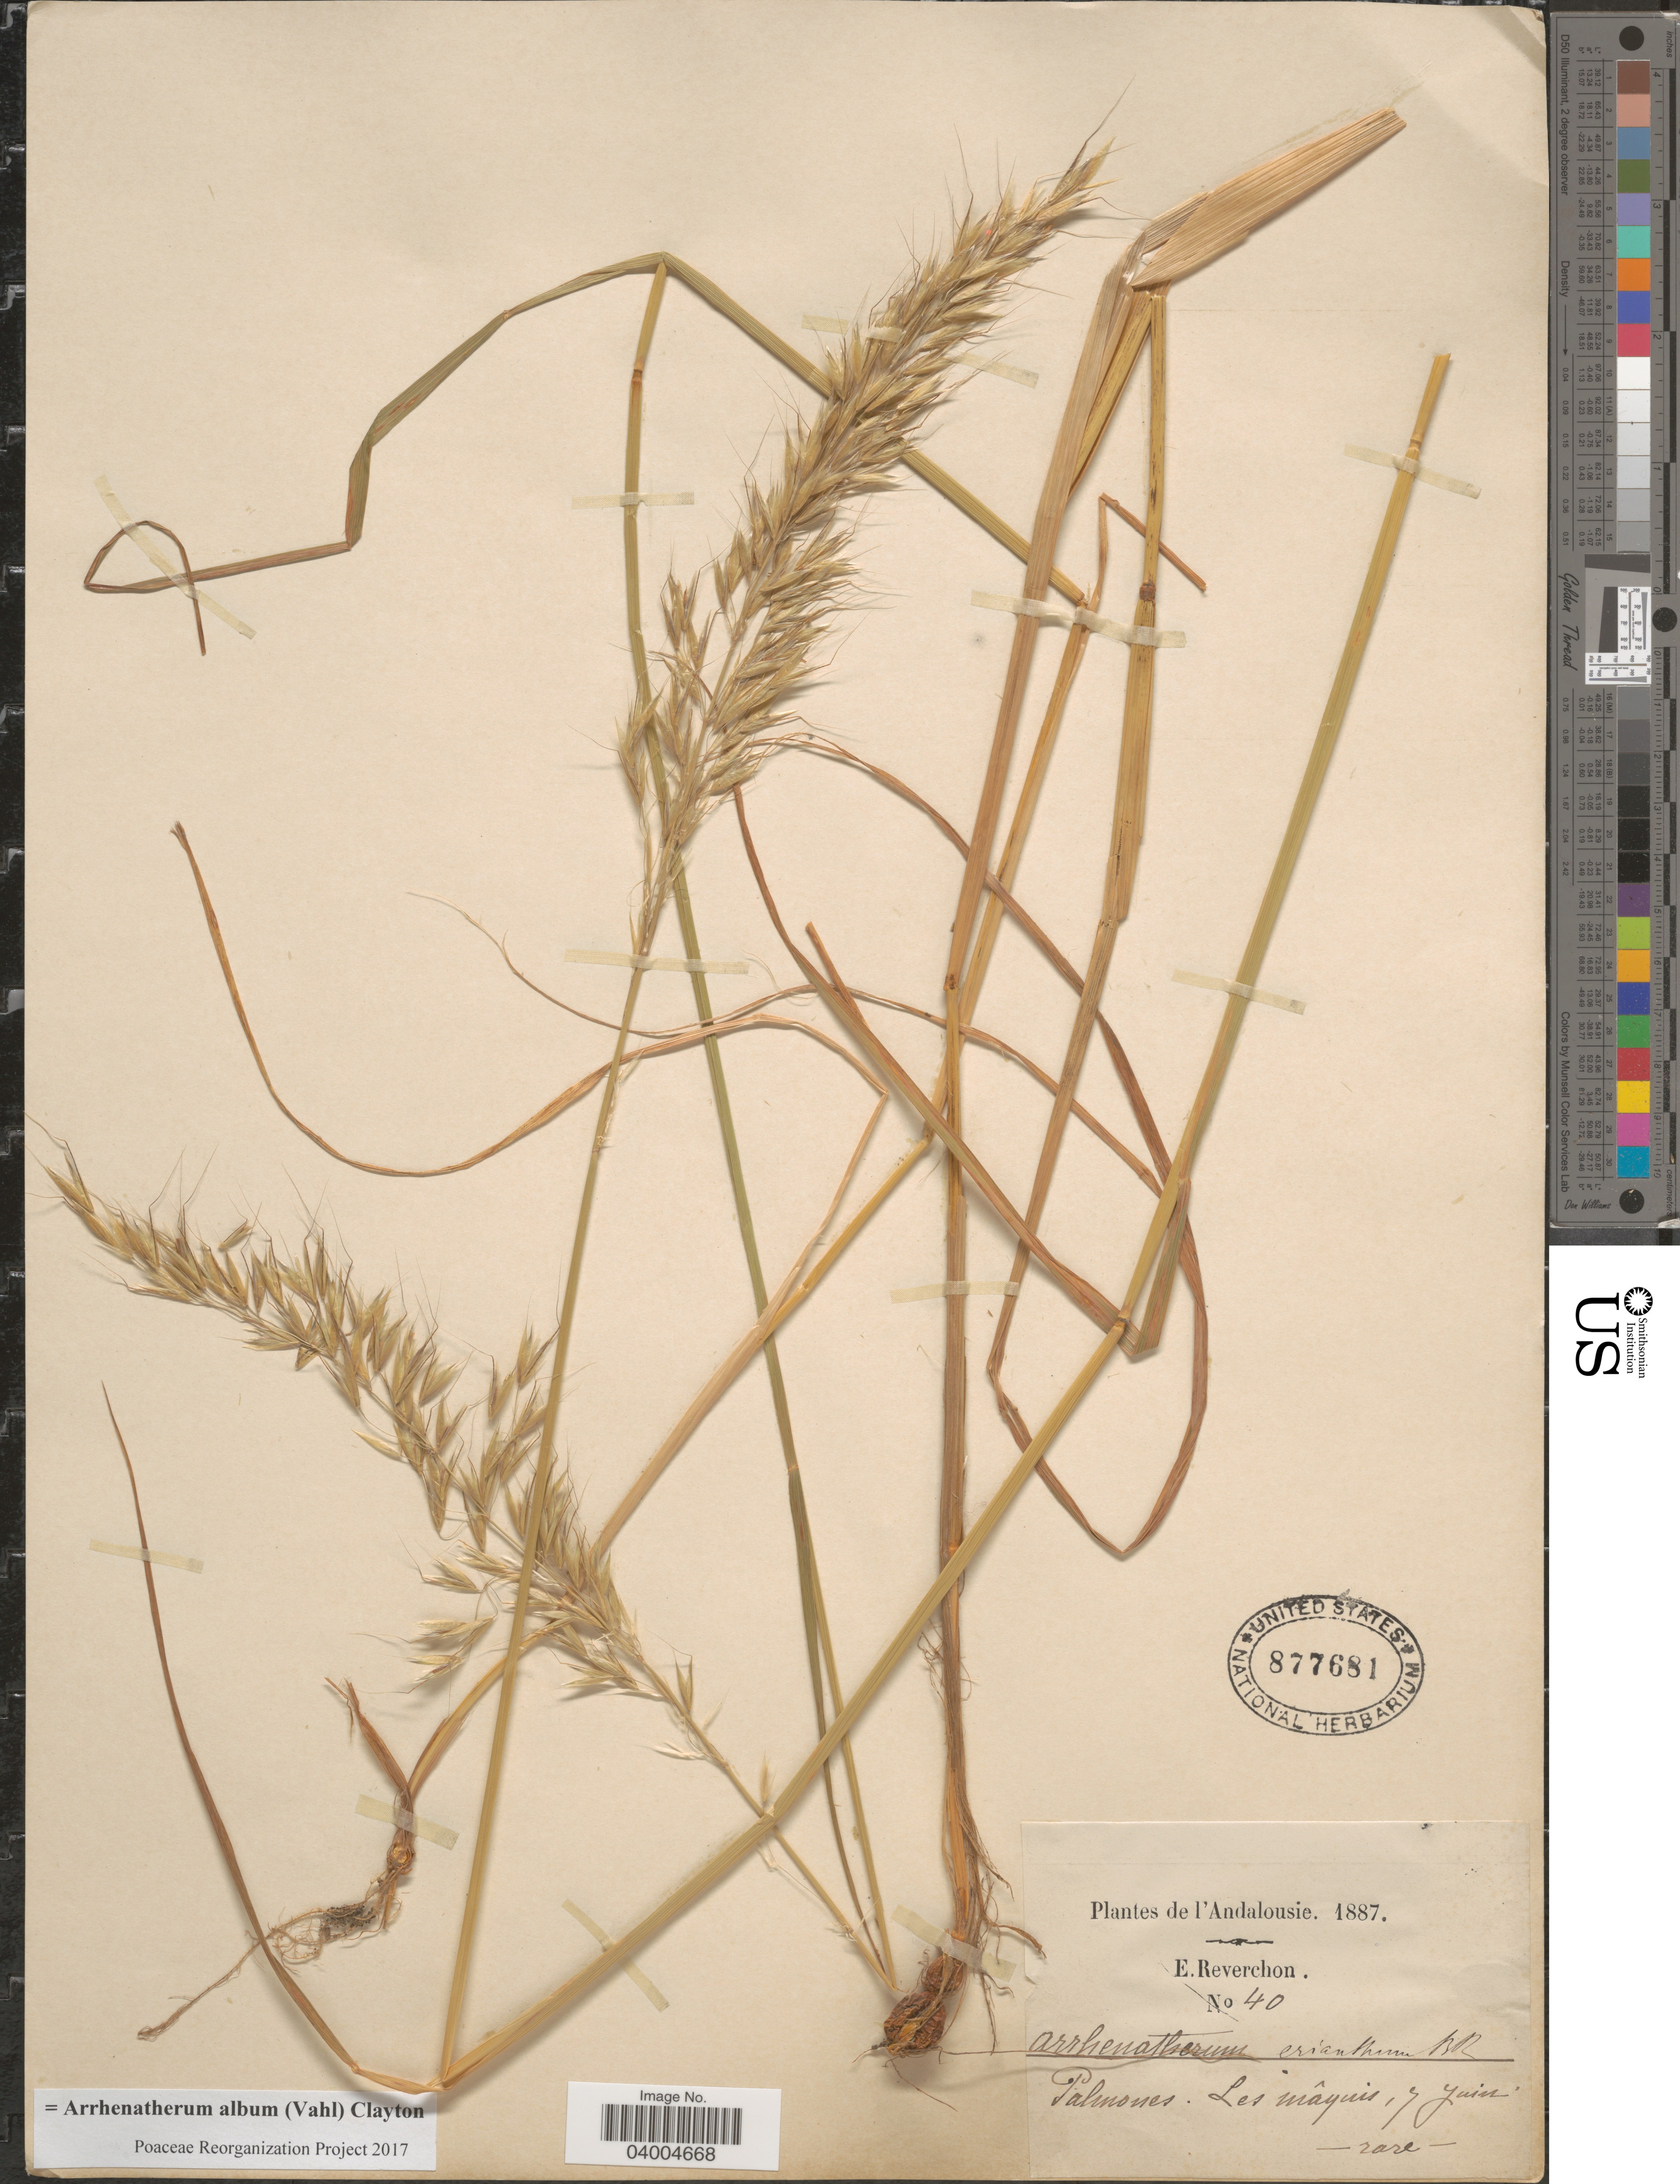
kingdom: Plantae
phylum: Tracheophyta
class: Liliopsida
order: Poales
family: Poaceae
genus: Arrhenatherum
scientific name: Arrhenatherum album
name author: (Vahl) Clayton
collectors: E. Reverchon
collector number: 40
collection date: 1887-06-07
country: Spain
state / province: Andalucía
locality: L'Andalousie. Palmones.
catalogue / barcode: US 877681